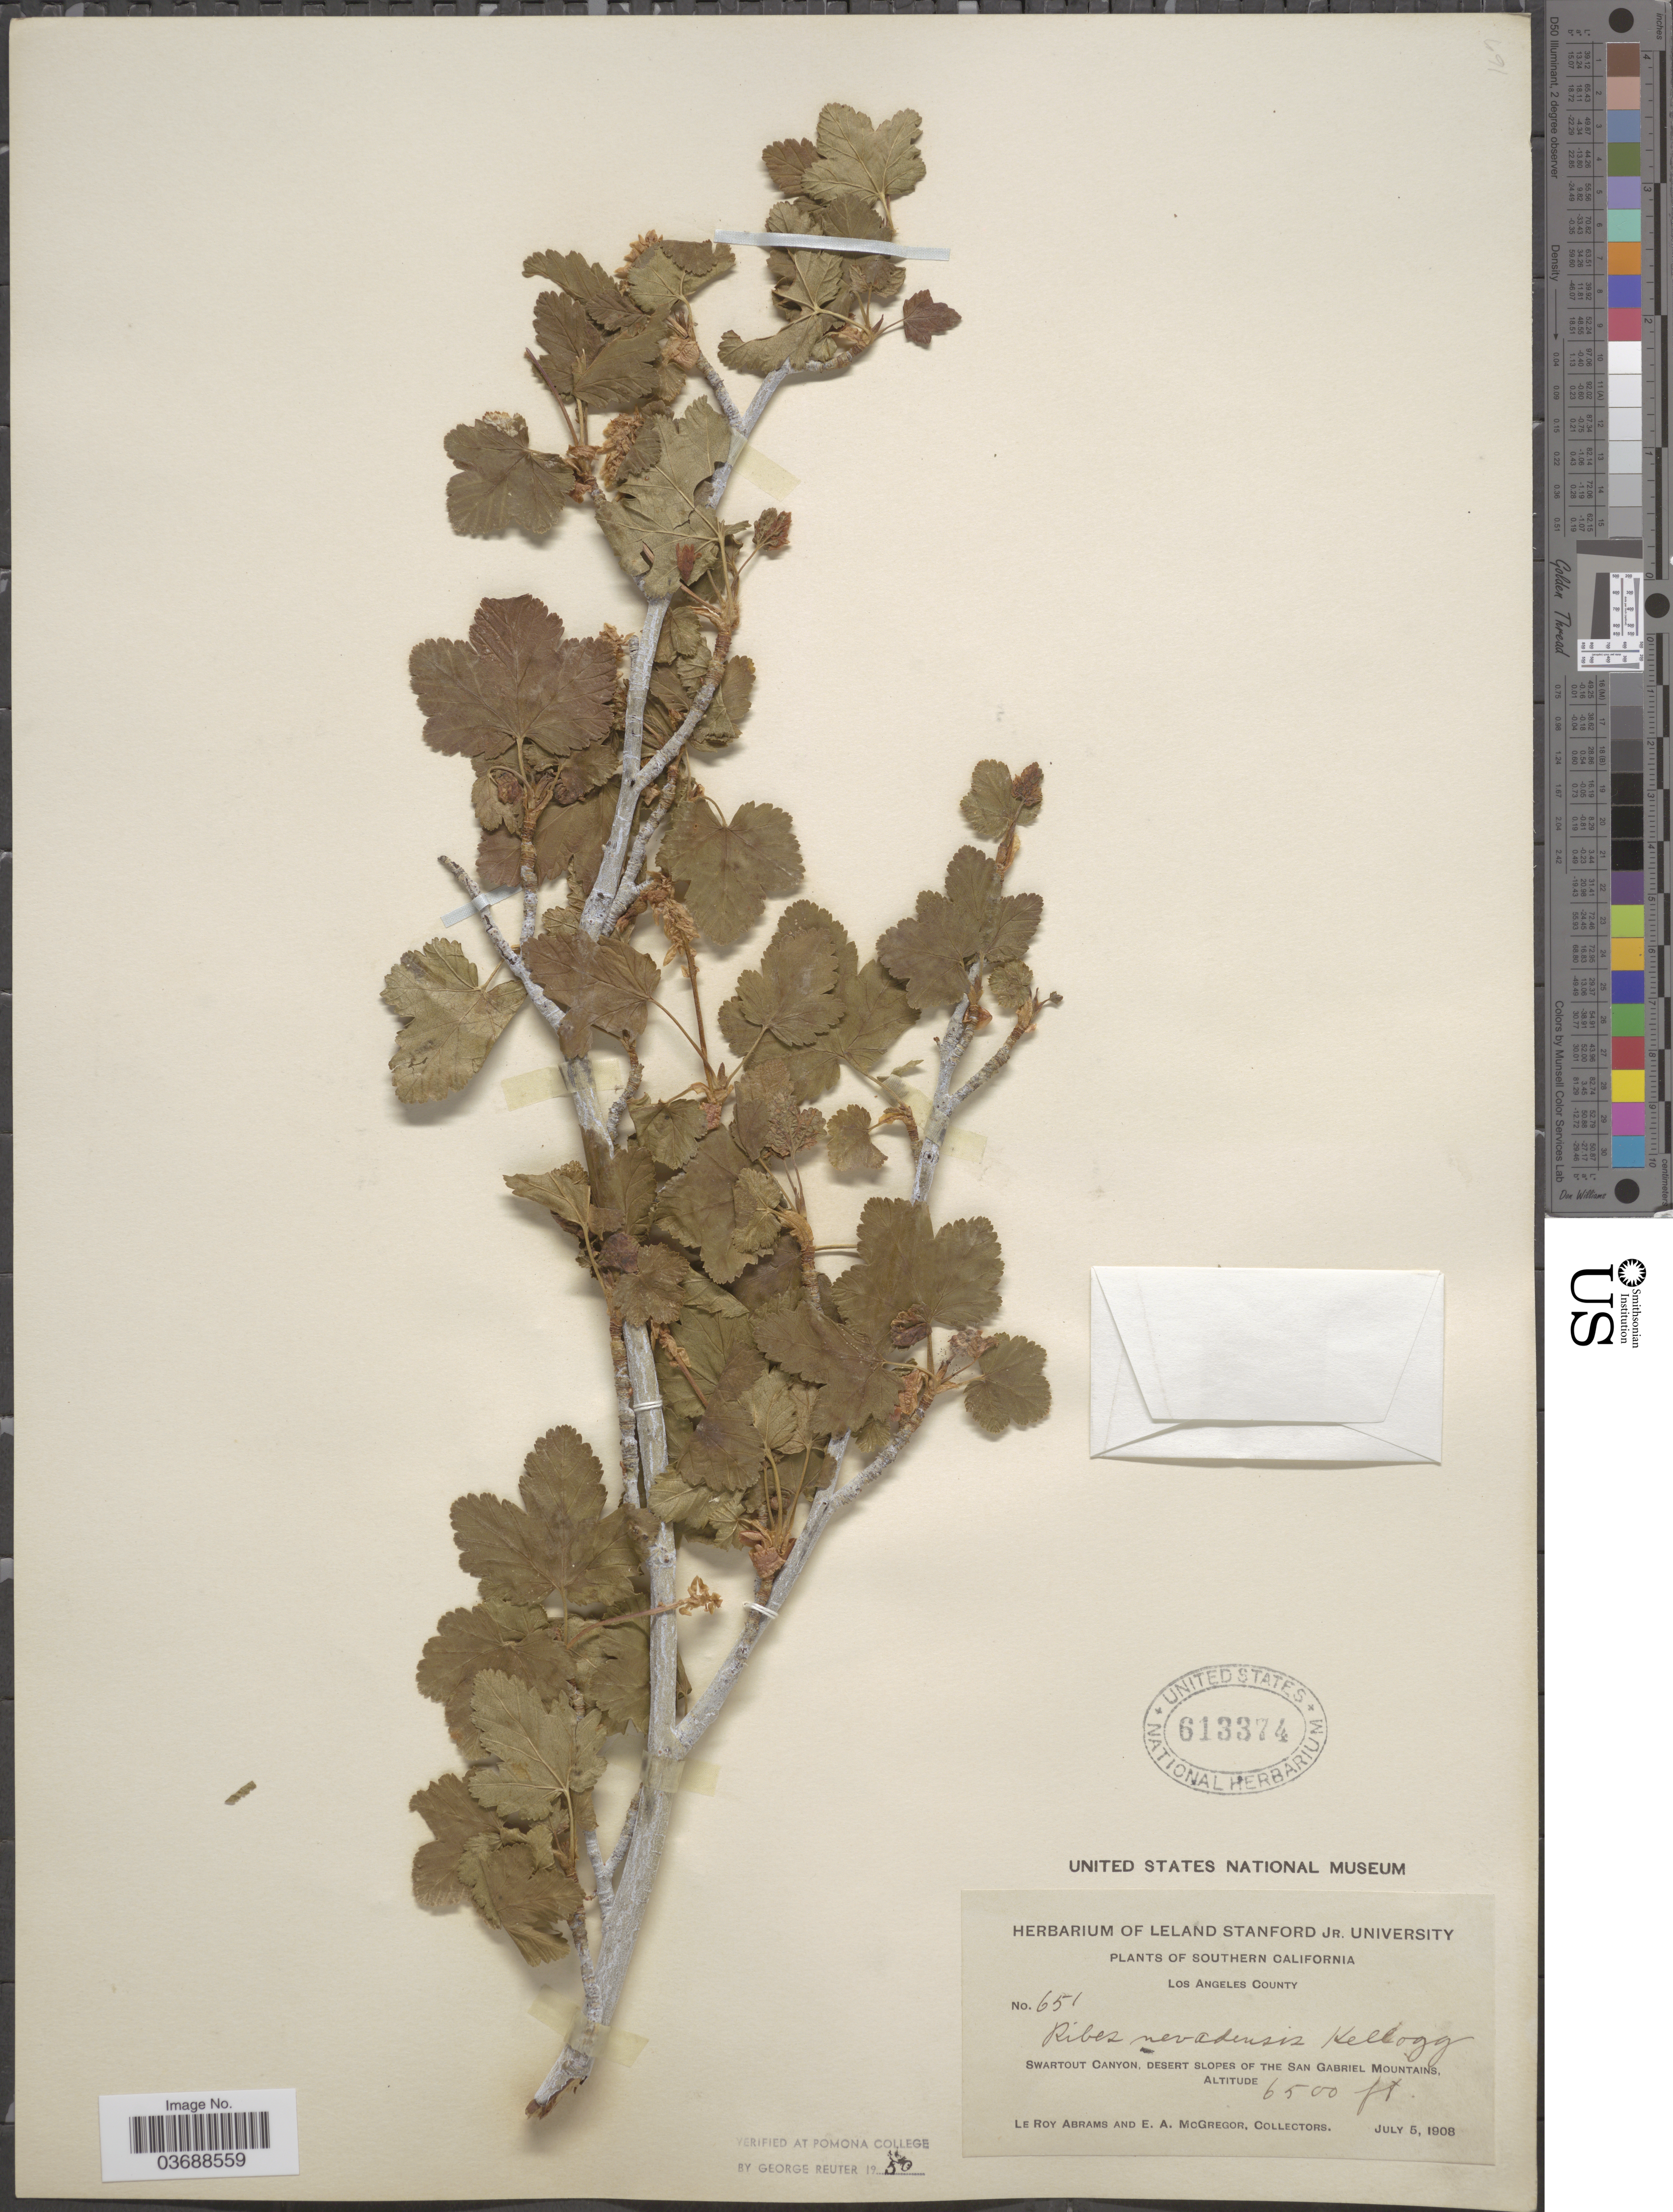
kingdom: Plantae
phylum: Tracheophyta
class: Magnoliopsida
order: Saxifragales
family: Grossulariaceae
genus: Ribes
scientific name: Ribes nevadense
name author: Kellogg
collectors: L. Abrams & E. A. McGregor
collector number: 651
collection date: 1908-07-05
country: United States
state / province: California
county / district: Los Angeles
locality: Southern California, Los Angeles County. Swartout Canyon, Desert slopes of The San Gabriel Mountains.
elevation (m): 1981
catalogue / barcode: US 613374